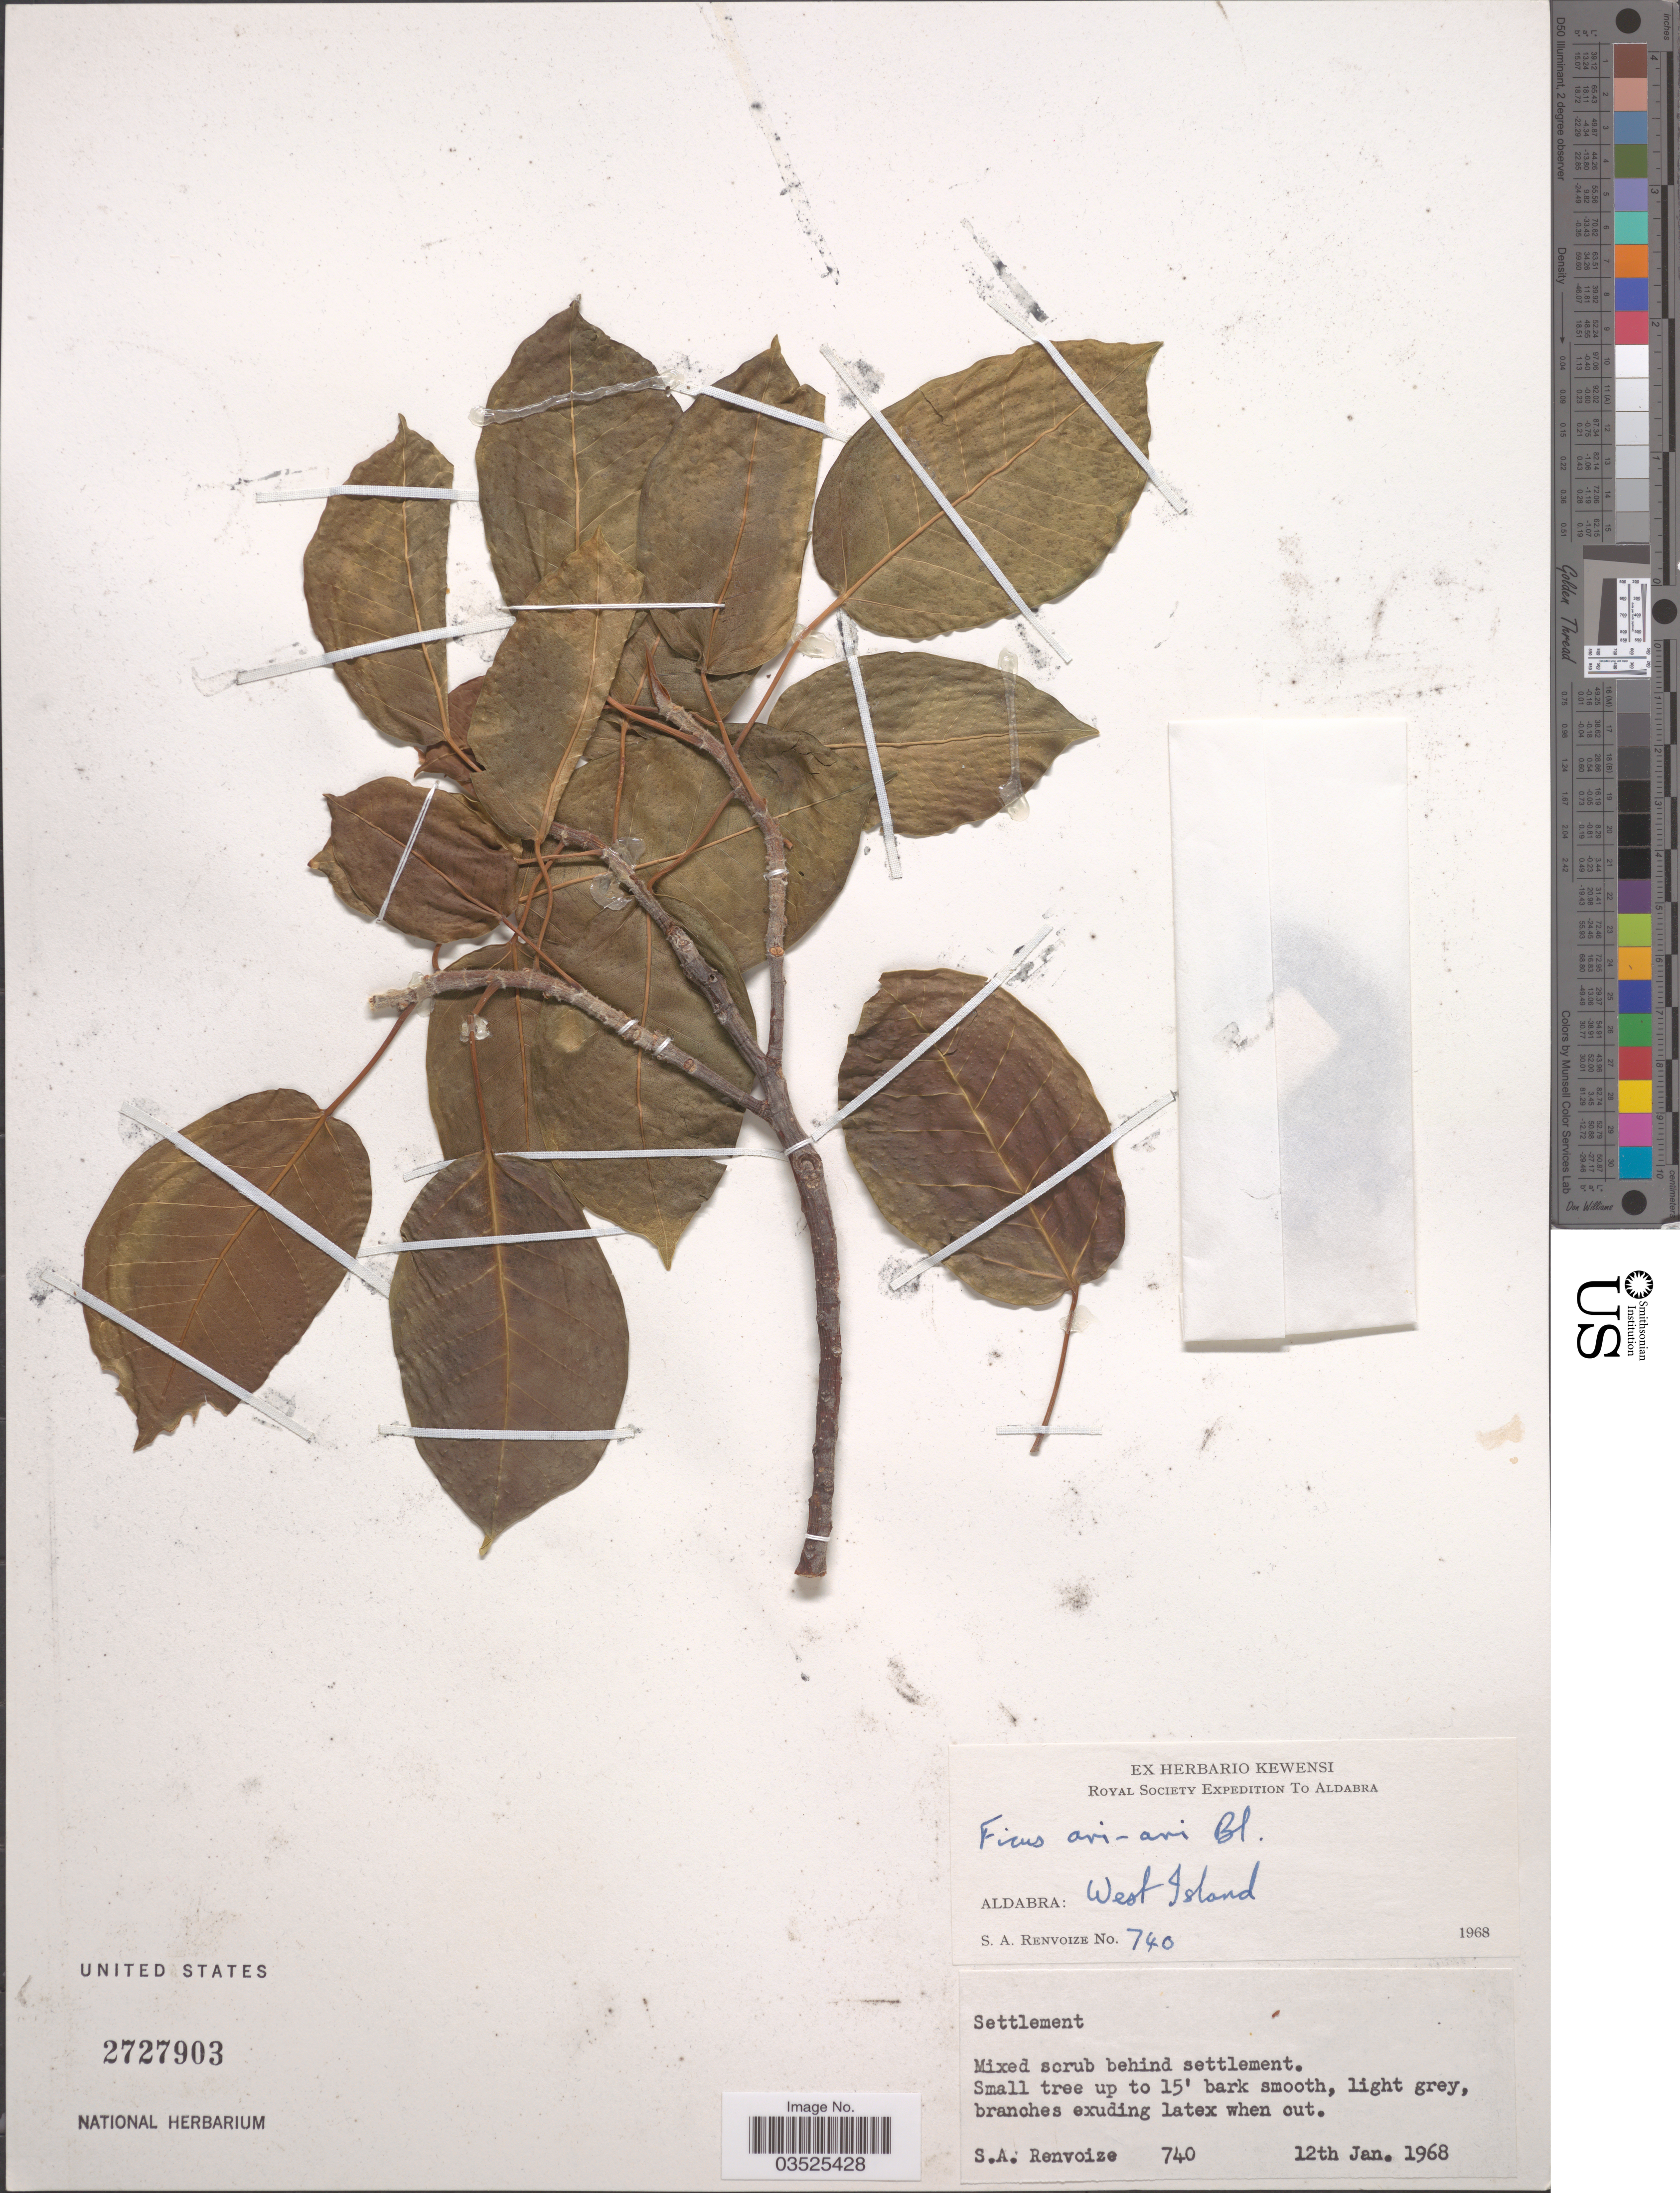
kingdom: Plantae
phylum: Tracheophyta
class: Magnoliopsida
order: Rosales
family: Moraceae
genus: Ficus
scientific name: Ficus avi-avi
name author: Blume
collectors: S. A. Renvoize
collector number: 740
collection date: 1968-01-12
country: Seychelles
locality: Aldabra: West Island. Settlement.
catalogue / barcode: US 2727903